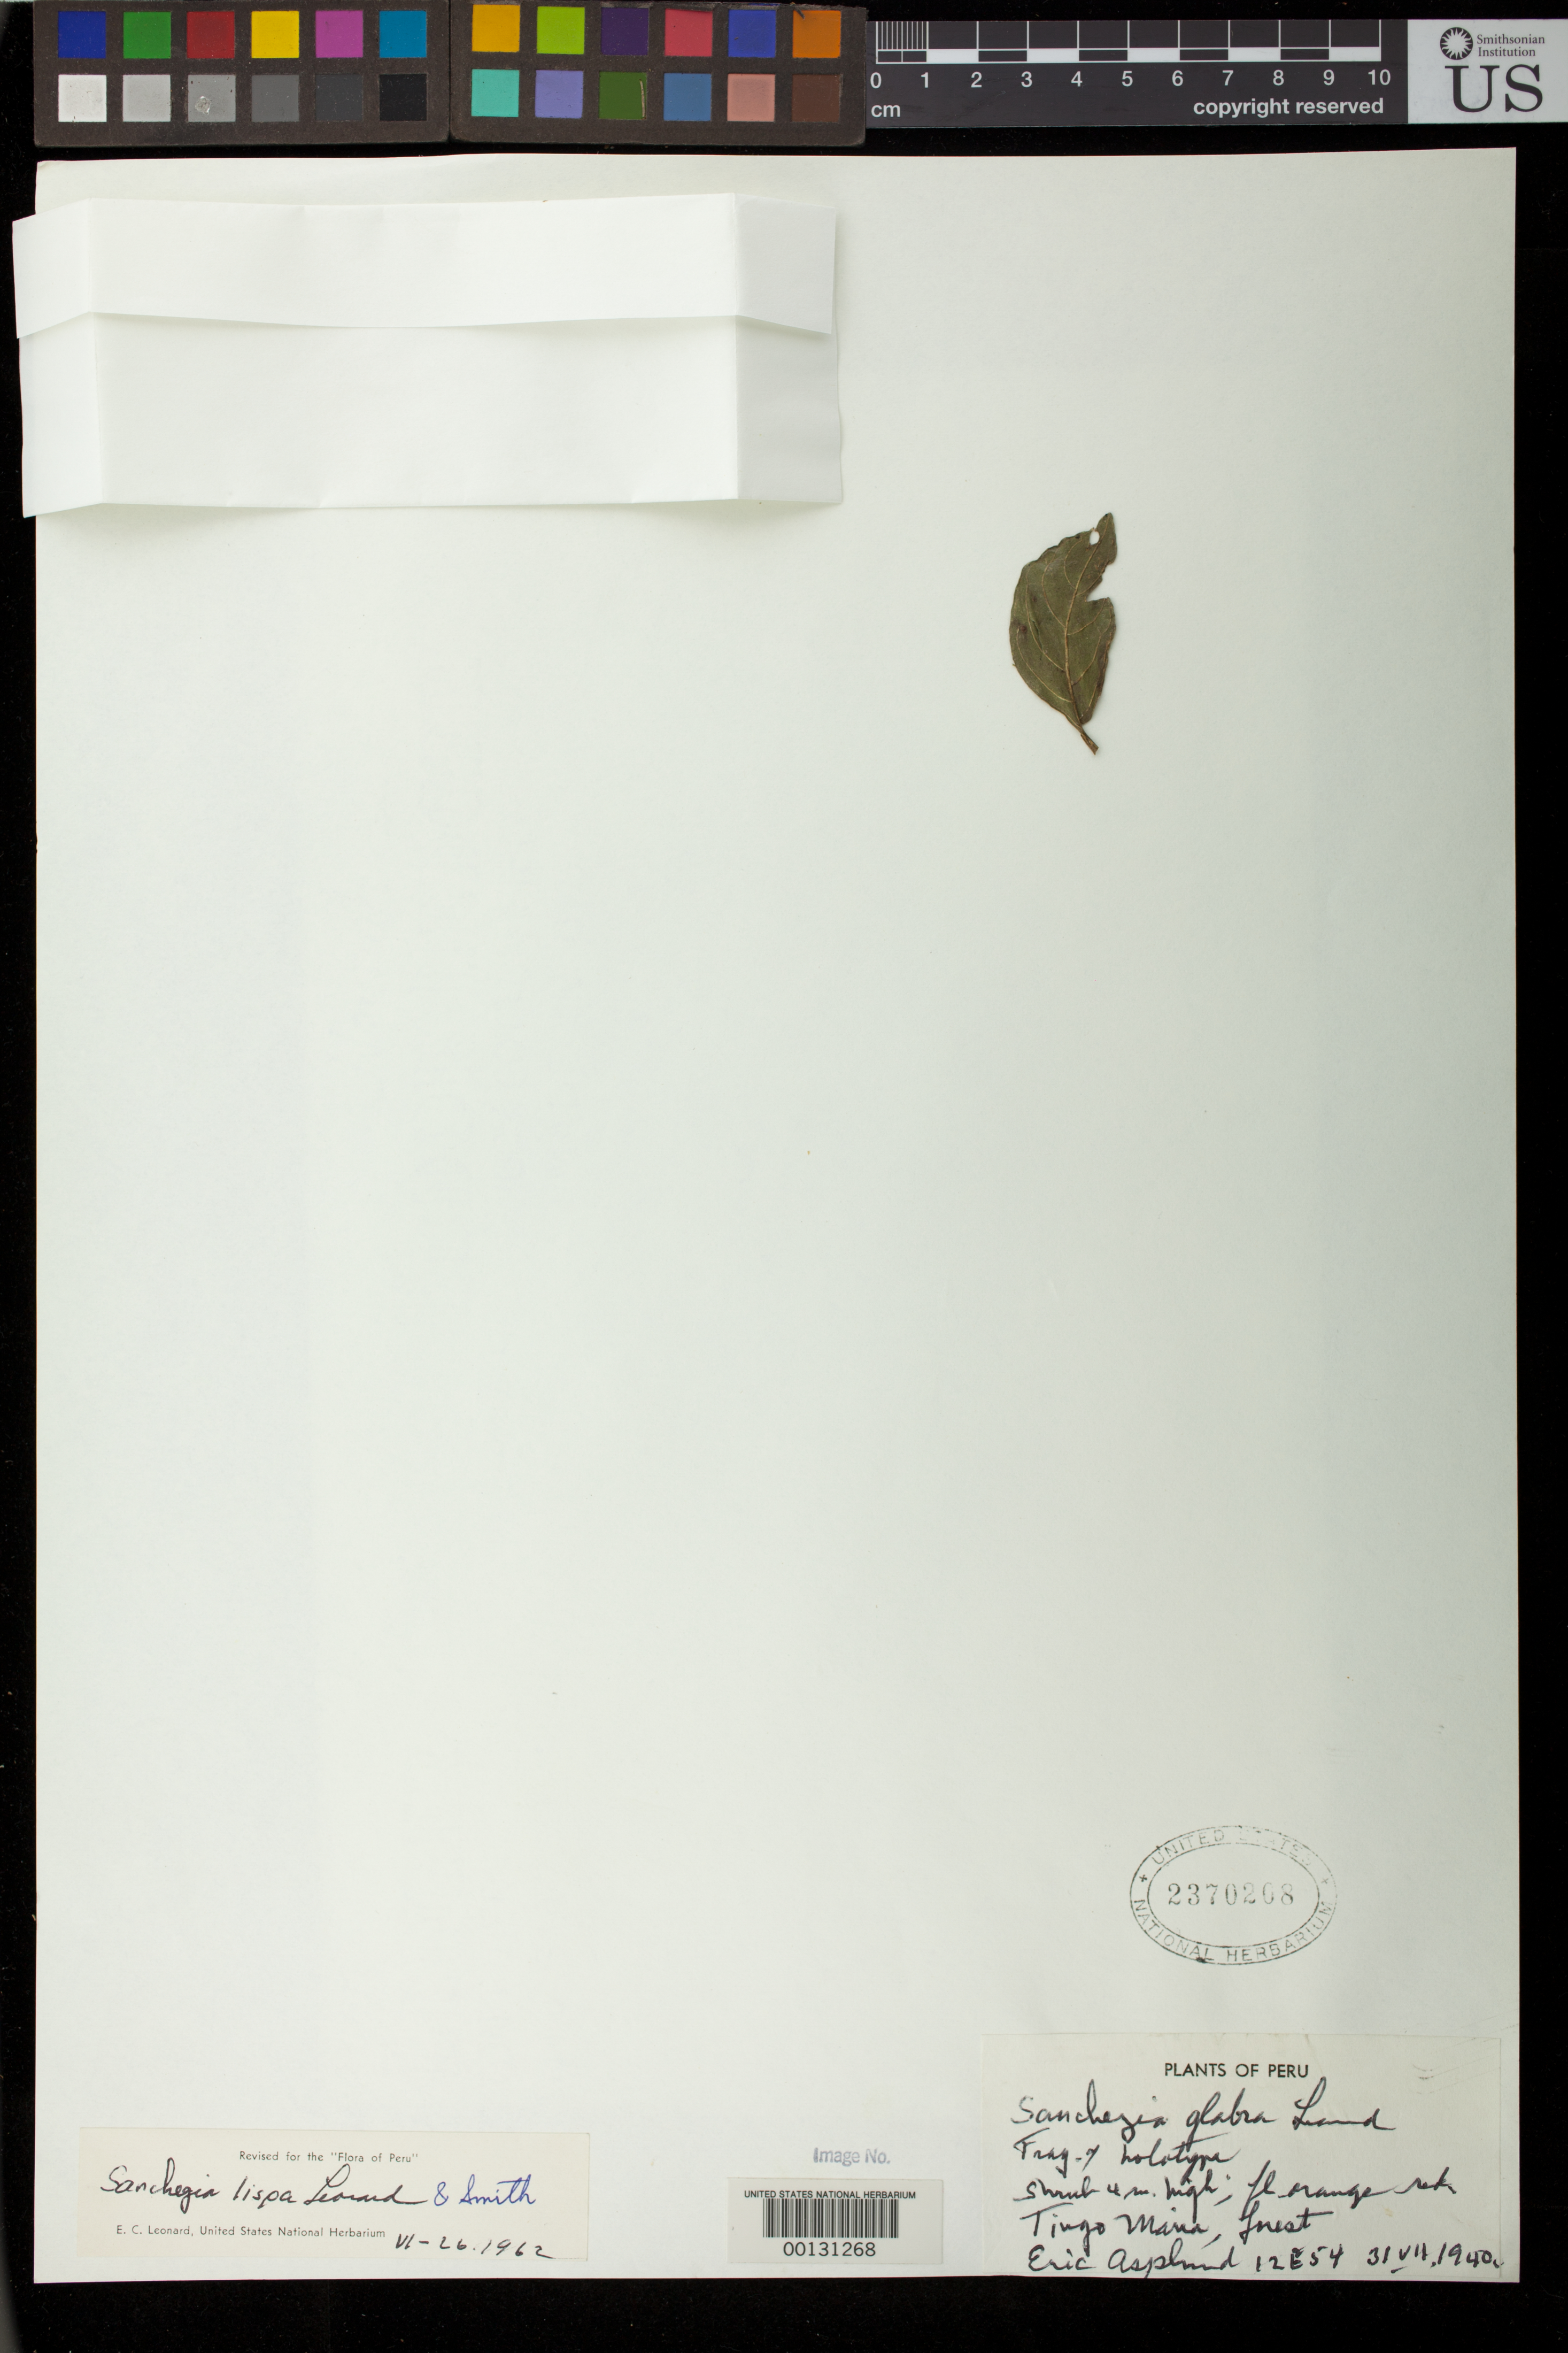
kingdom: Plantae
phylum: Tracheophyta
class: Magnoliopsida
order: Lamiales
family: Acanthaceae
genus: Sanchezia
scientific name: Sanchezia lispa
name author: Leonard & L.B. Sm.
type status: Isotype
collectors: E. Asplund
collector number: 12654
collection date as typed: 31 Jul 1940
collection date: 1940-07-31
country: Peru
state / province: Huánuco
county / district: Leoncio Prado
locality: Tingo María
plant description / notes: Fragmentary material of type specimen ex herb. unknown (source of fragment or original herbarium not identified). Annotated as "Sanchezia glabra Leonard / Frag. of holotype" (ined. name, apparently never published, presumably as it would have been an illegitimate later homonym of Sanchezia glabra Pers. 1805).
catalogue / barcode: US 2370208